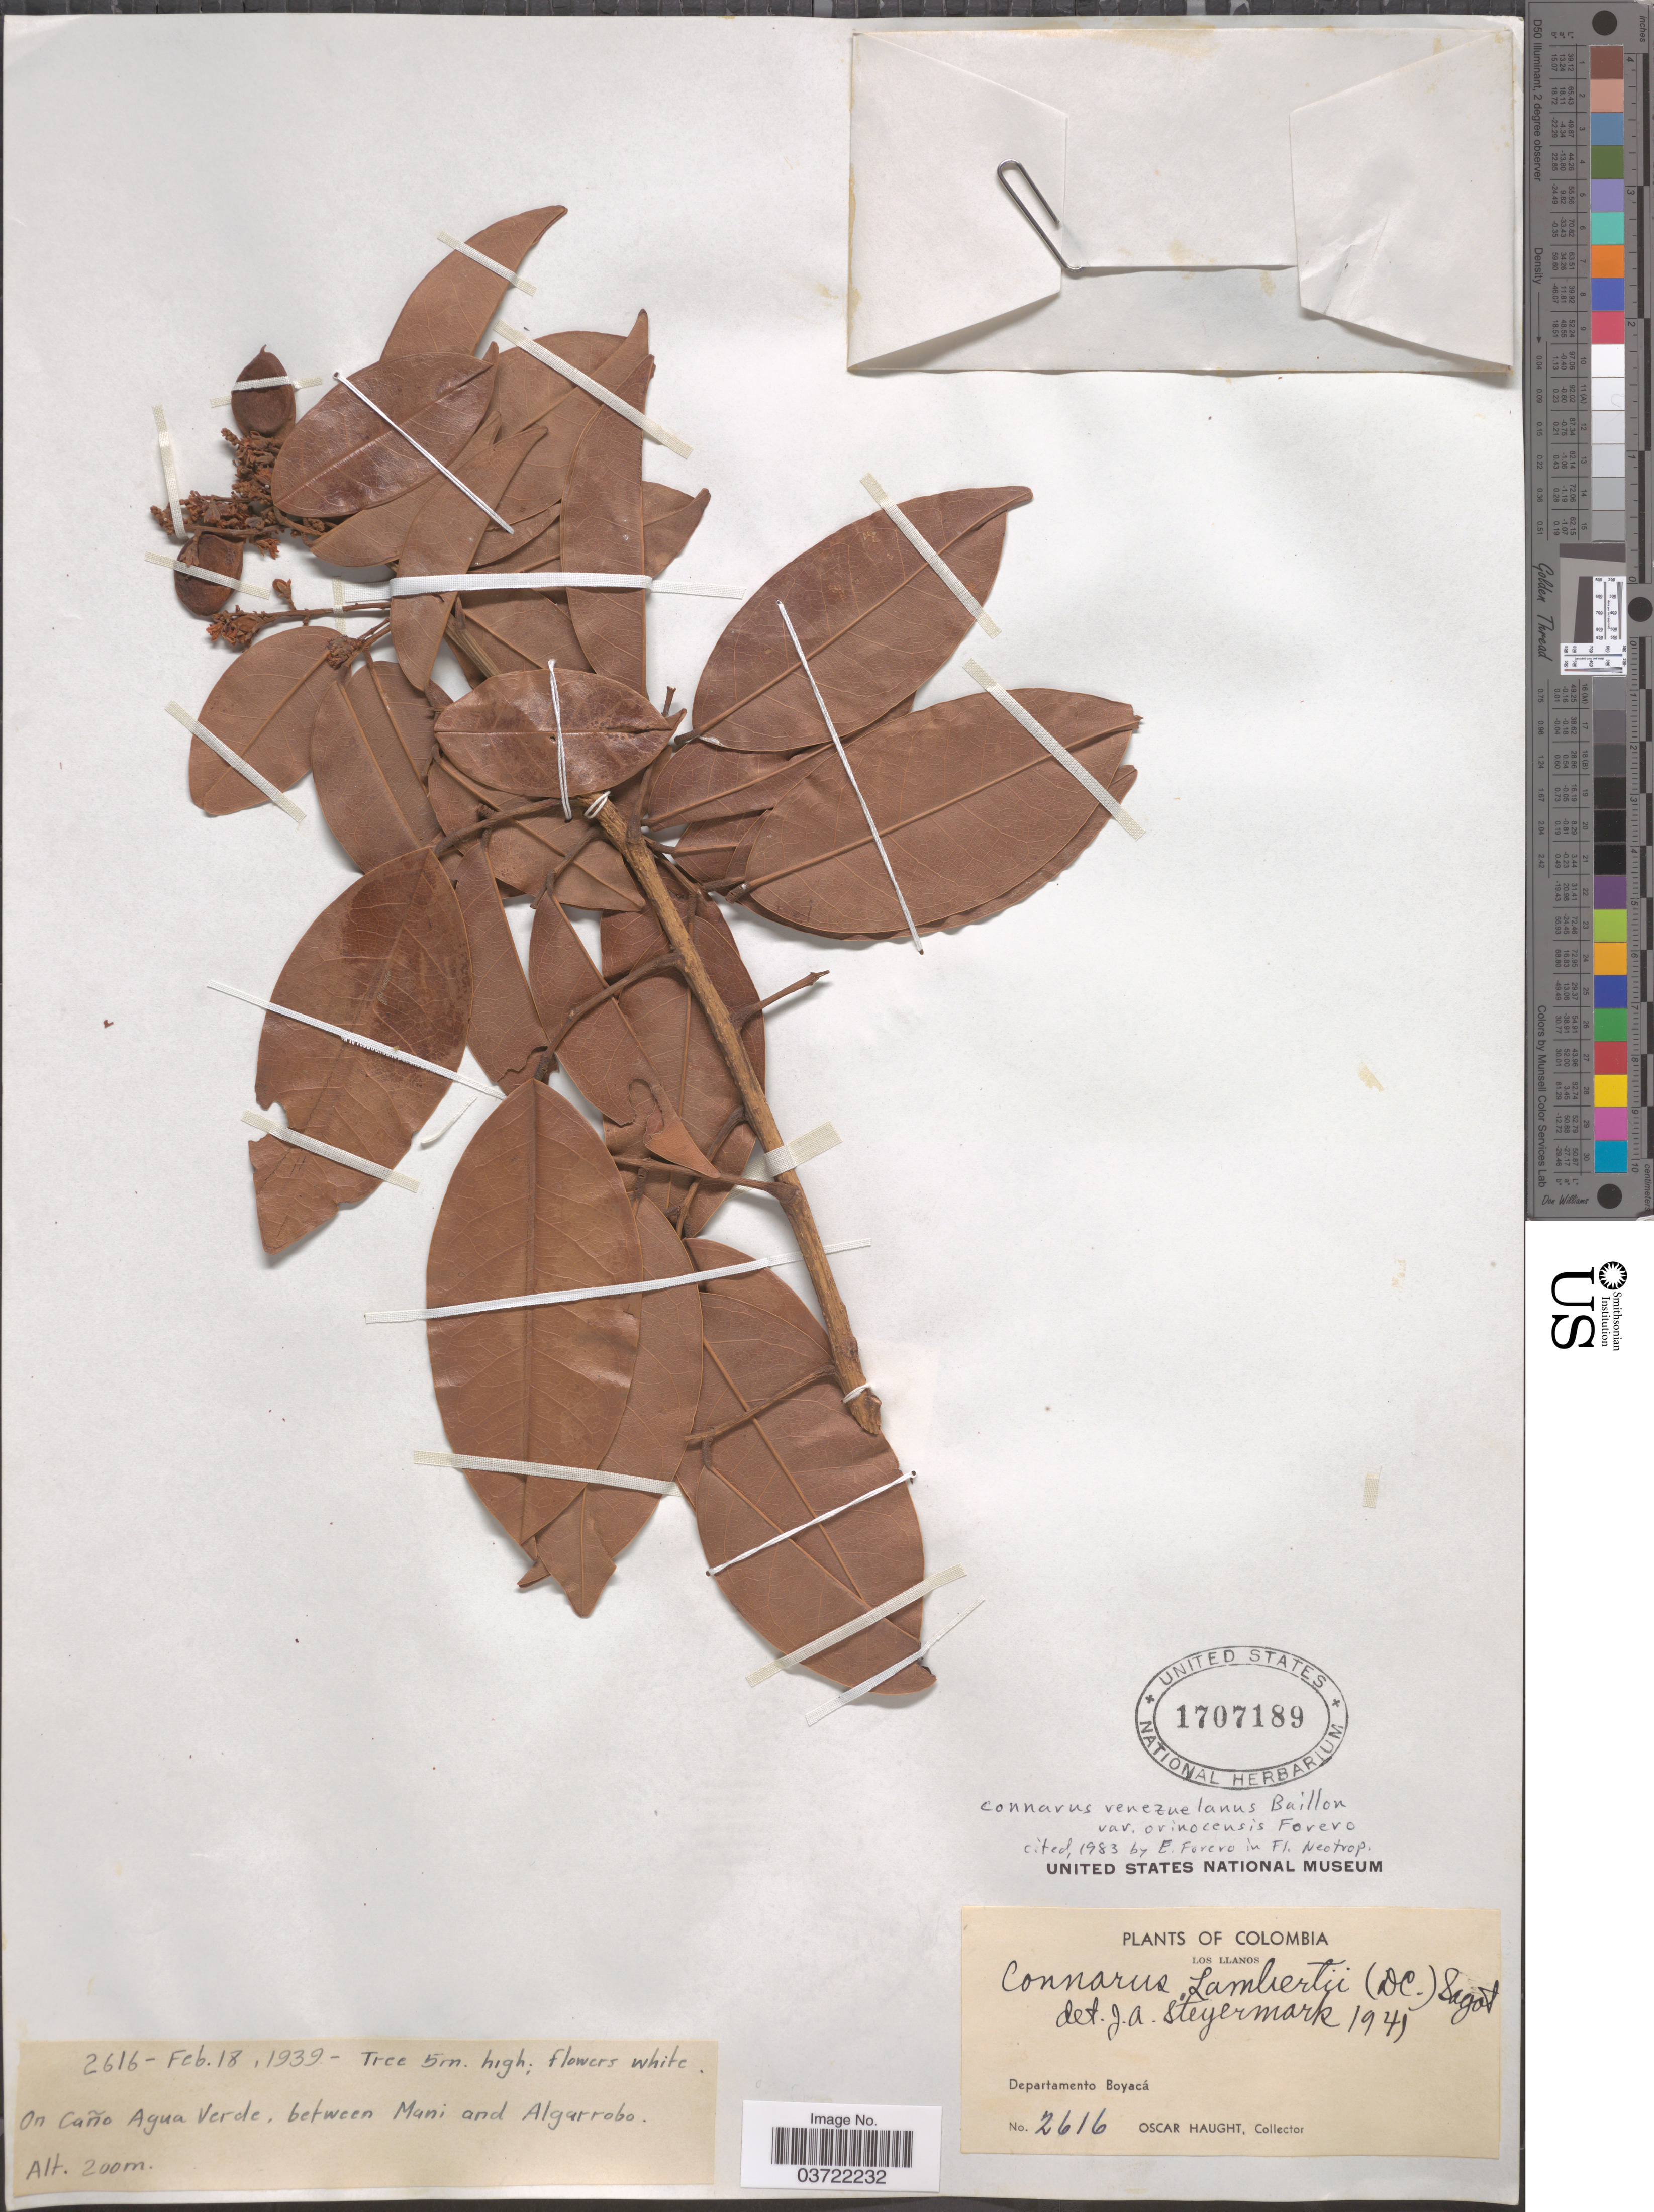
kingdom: Plantae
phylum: Tracheophyta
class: Magnoliopsida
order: Oxalidales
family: Connaraceae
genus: Connarus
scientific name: Connarus venezuelanus var. orinocensis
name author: Forero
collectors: O. L. Haught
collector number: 2616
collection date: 1939-02-18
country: Colombia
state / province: Boyacá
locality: Los Llanos. Departamento Boyacá. On Caño Agua Verde, between Mani and Algarrobo.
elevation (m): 200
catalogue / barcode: US 1707189